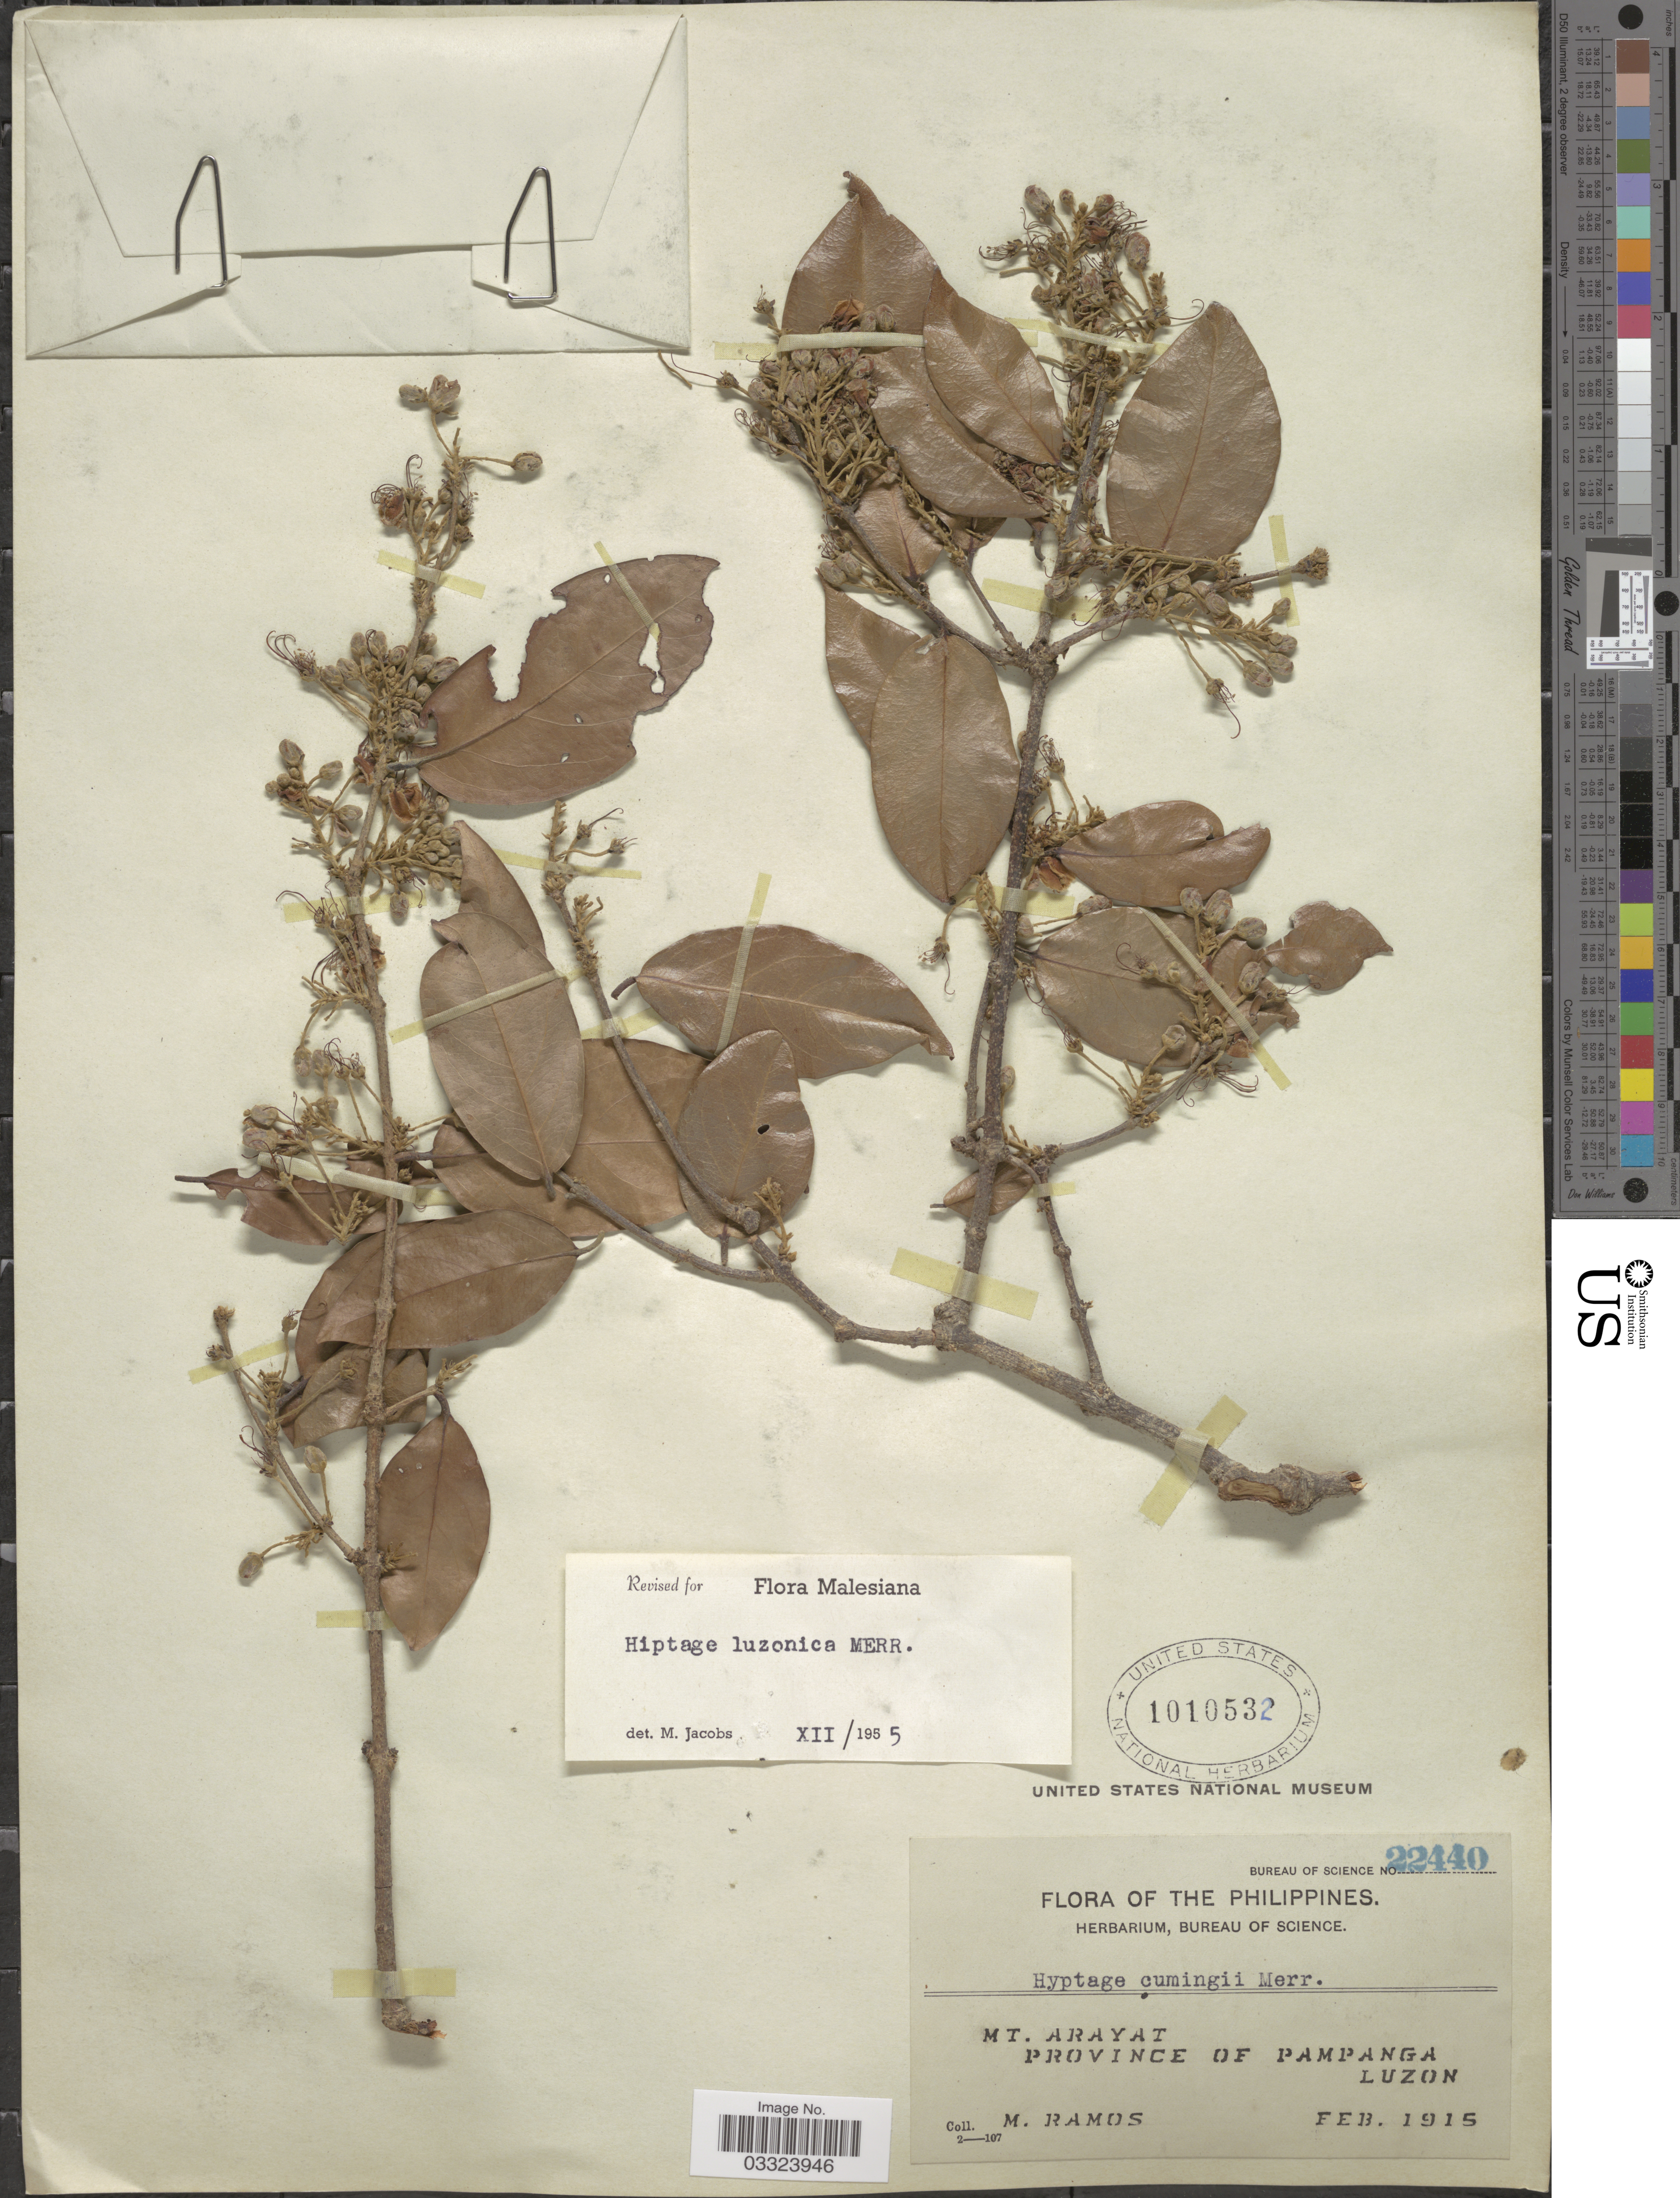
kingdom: Plantae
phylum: Tracheophyta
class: Magnoliopsida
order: Malpighiales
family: Malpighiaceae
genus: Hiptage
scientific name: Hiptage luzonica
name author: Merr.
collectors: M. Ramos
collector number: Bureau of Science 22440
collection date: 1915-02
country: Philippines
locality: Mt. Arayat, Province of Pampanga, Luzon.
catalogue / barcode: US 1010532